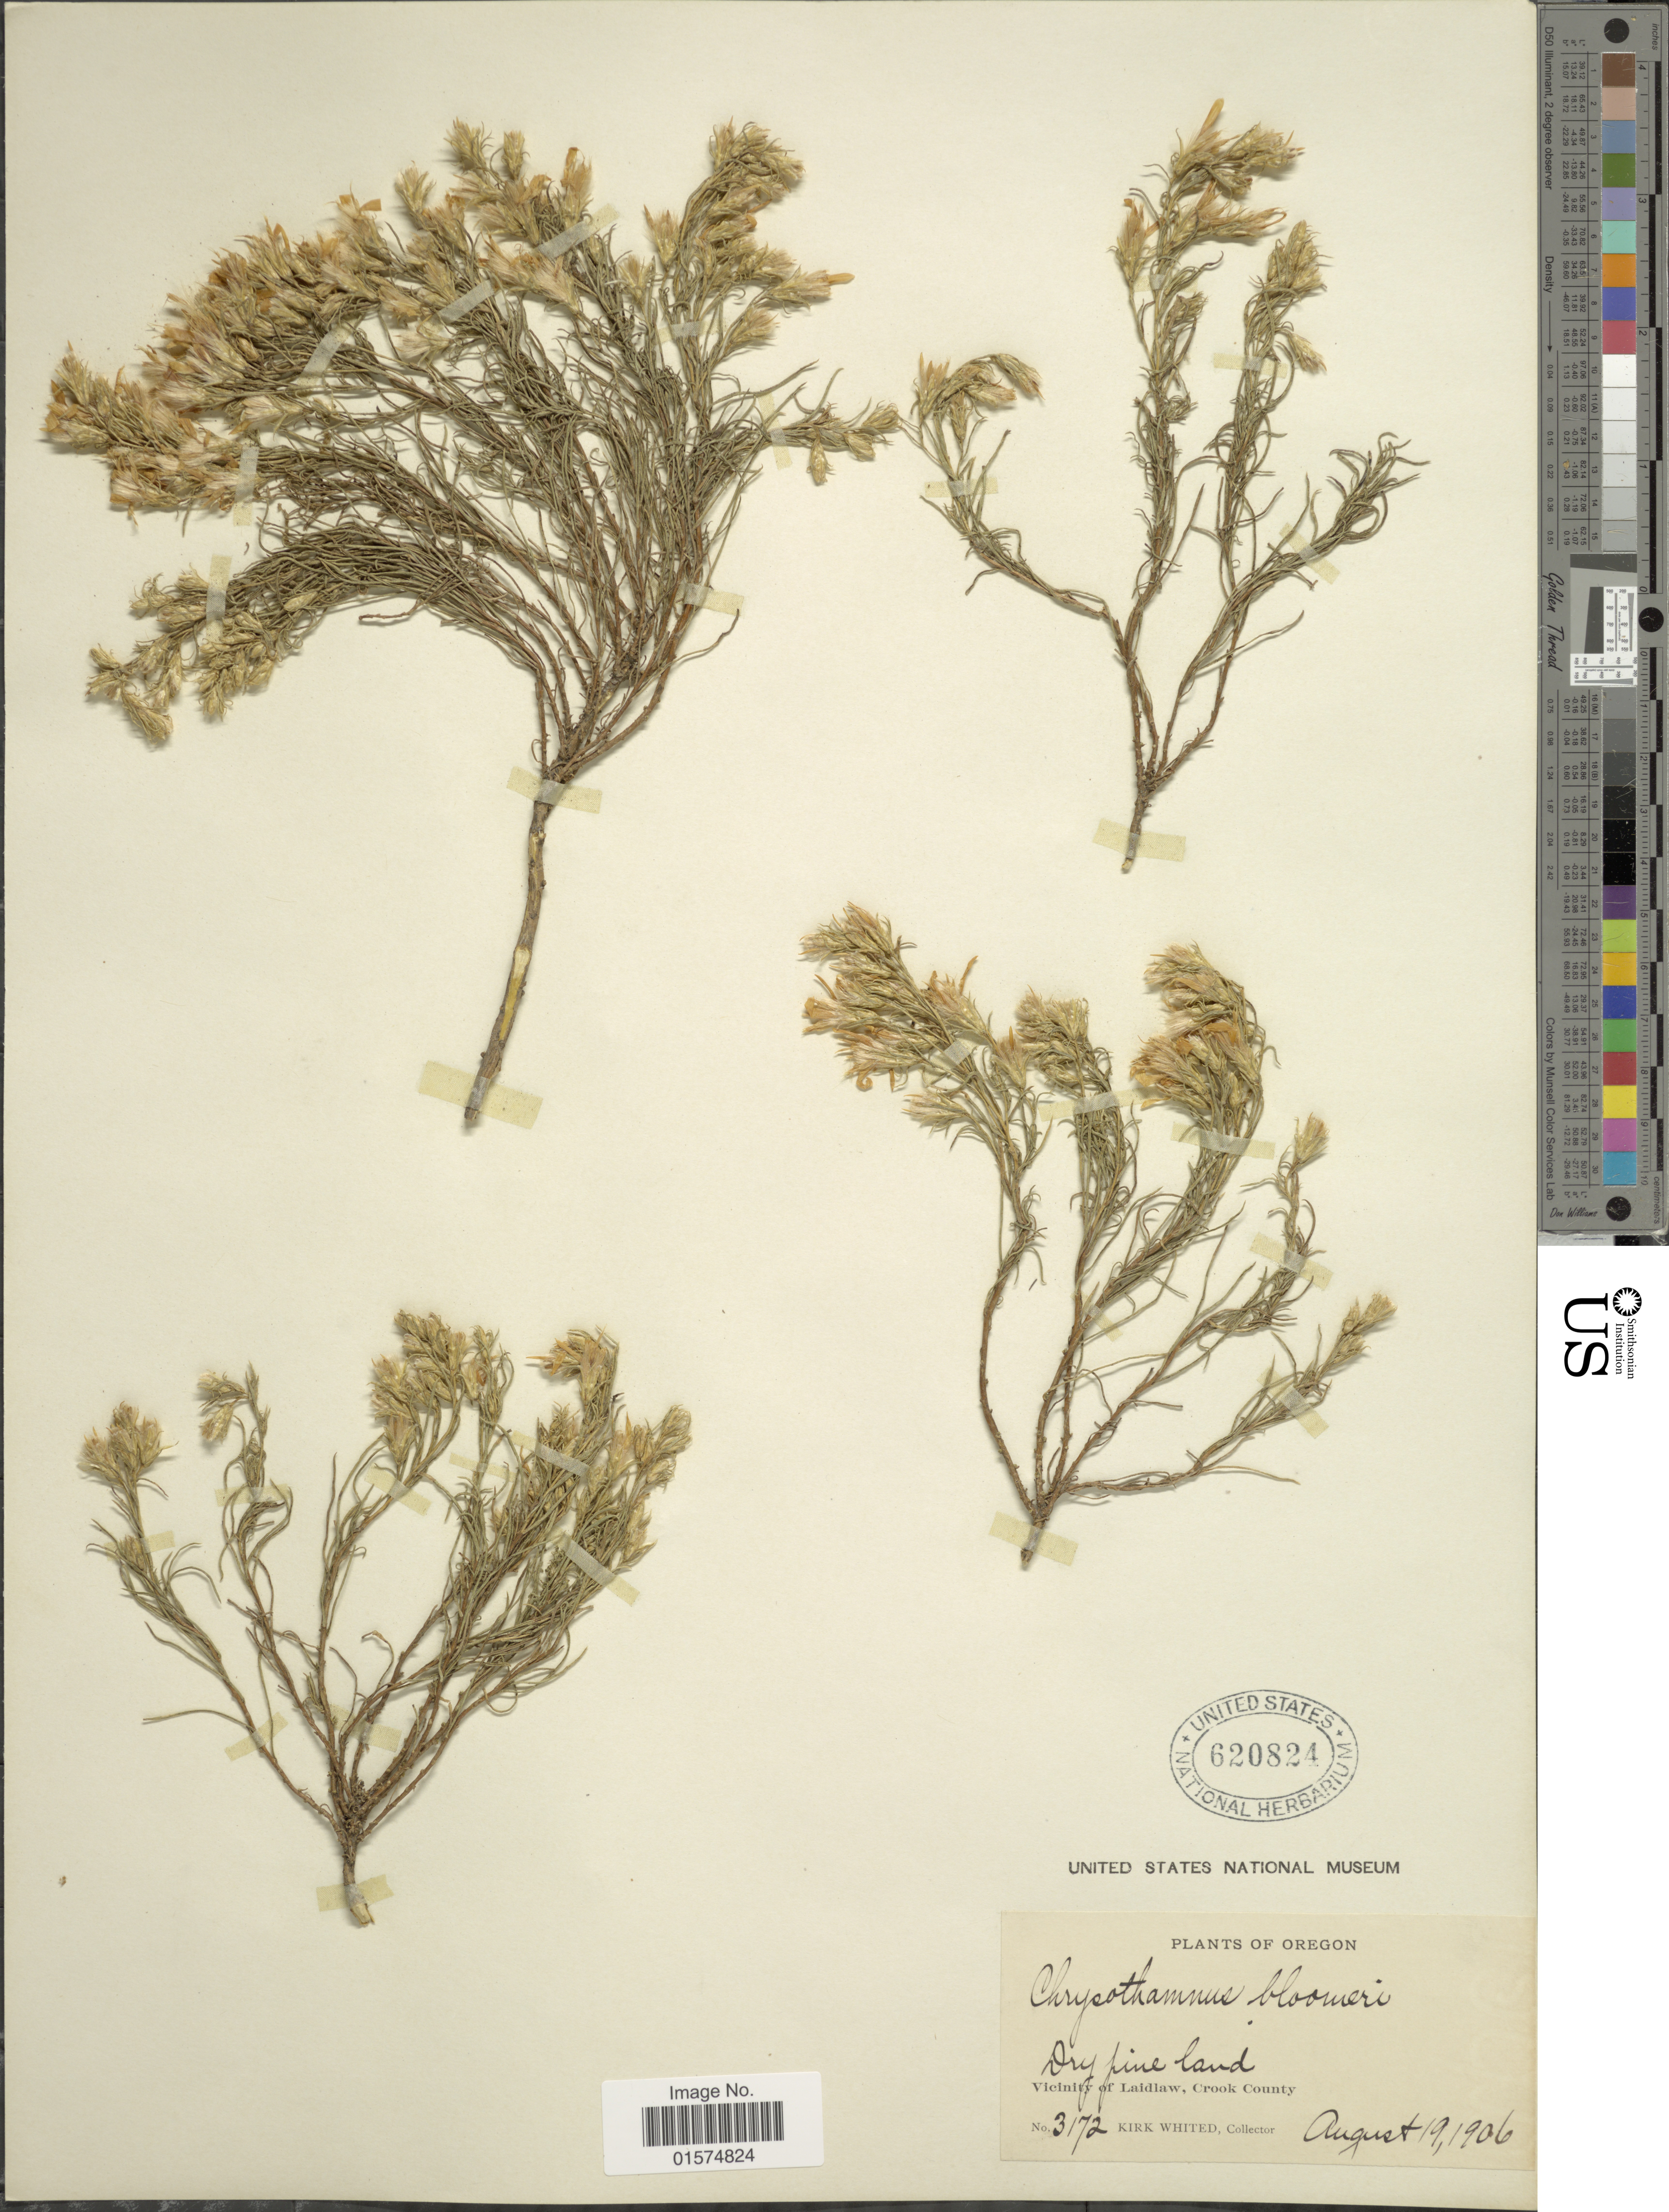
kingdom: Plantae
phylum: Tracheophyta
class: Magnoliopsida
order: Asterales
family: Asteraceae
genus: Ericameria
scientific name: Ericameria bloomeri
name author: (A. Gray) J.F. Macbr.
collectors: K. Whited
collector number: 3172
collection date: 1906-08-19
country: United States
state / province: Oregon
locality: Vicinity of Laidlaw, Crook County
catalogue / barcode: US 620824